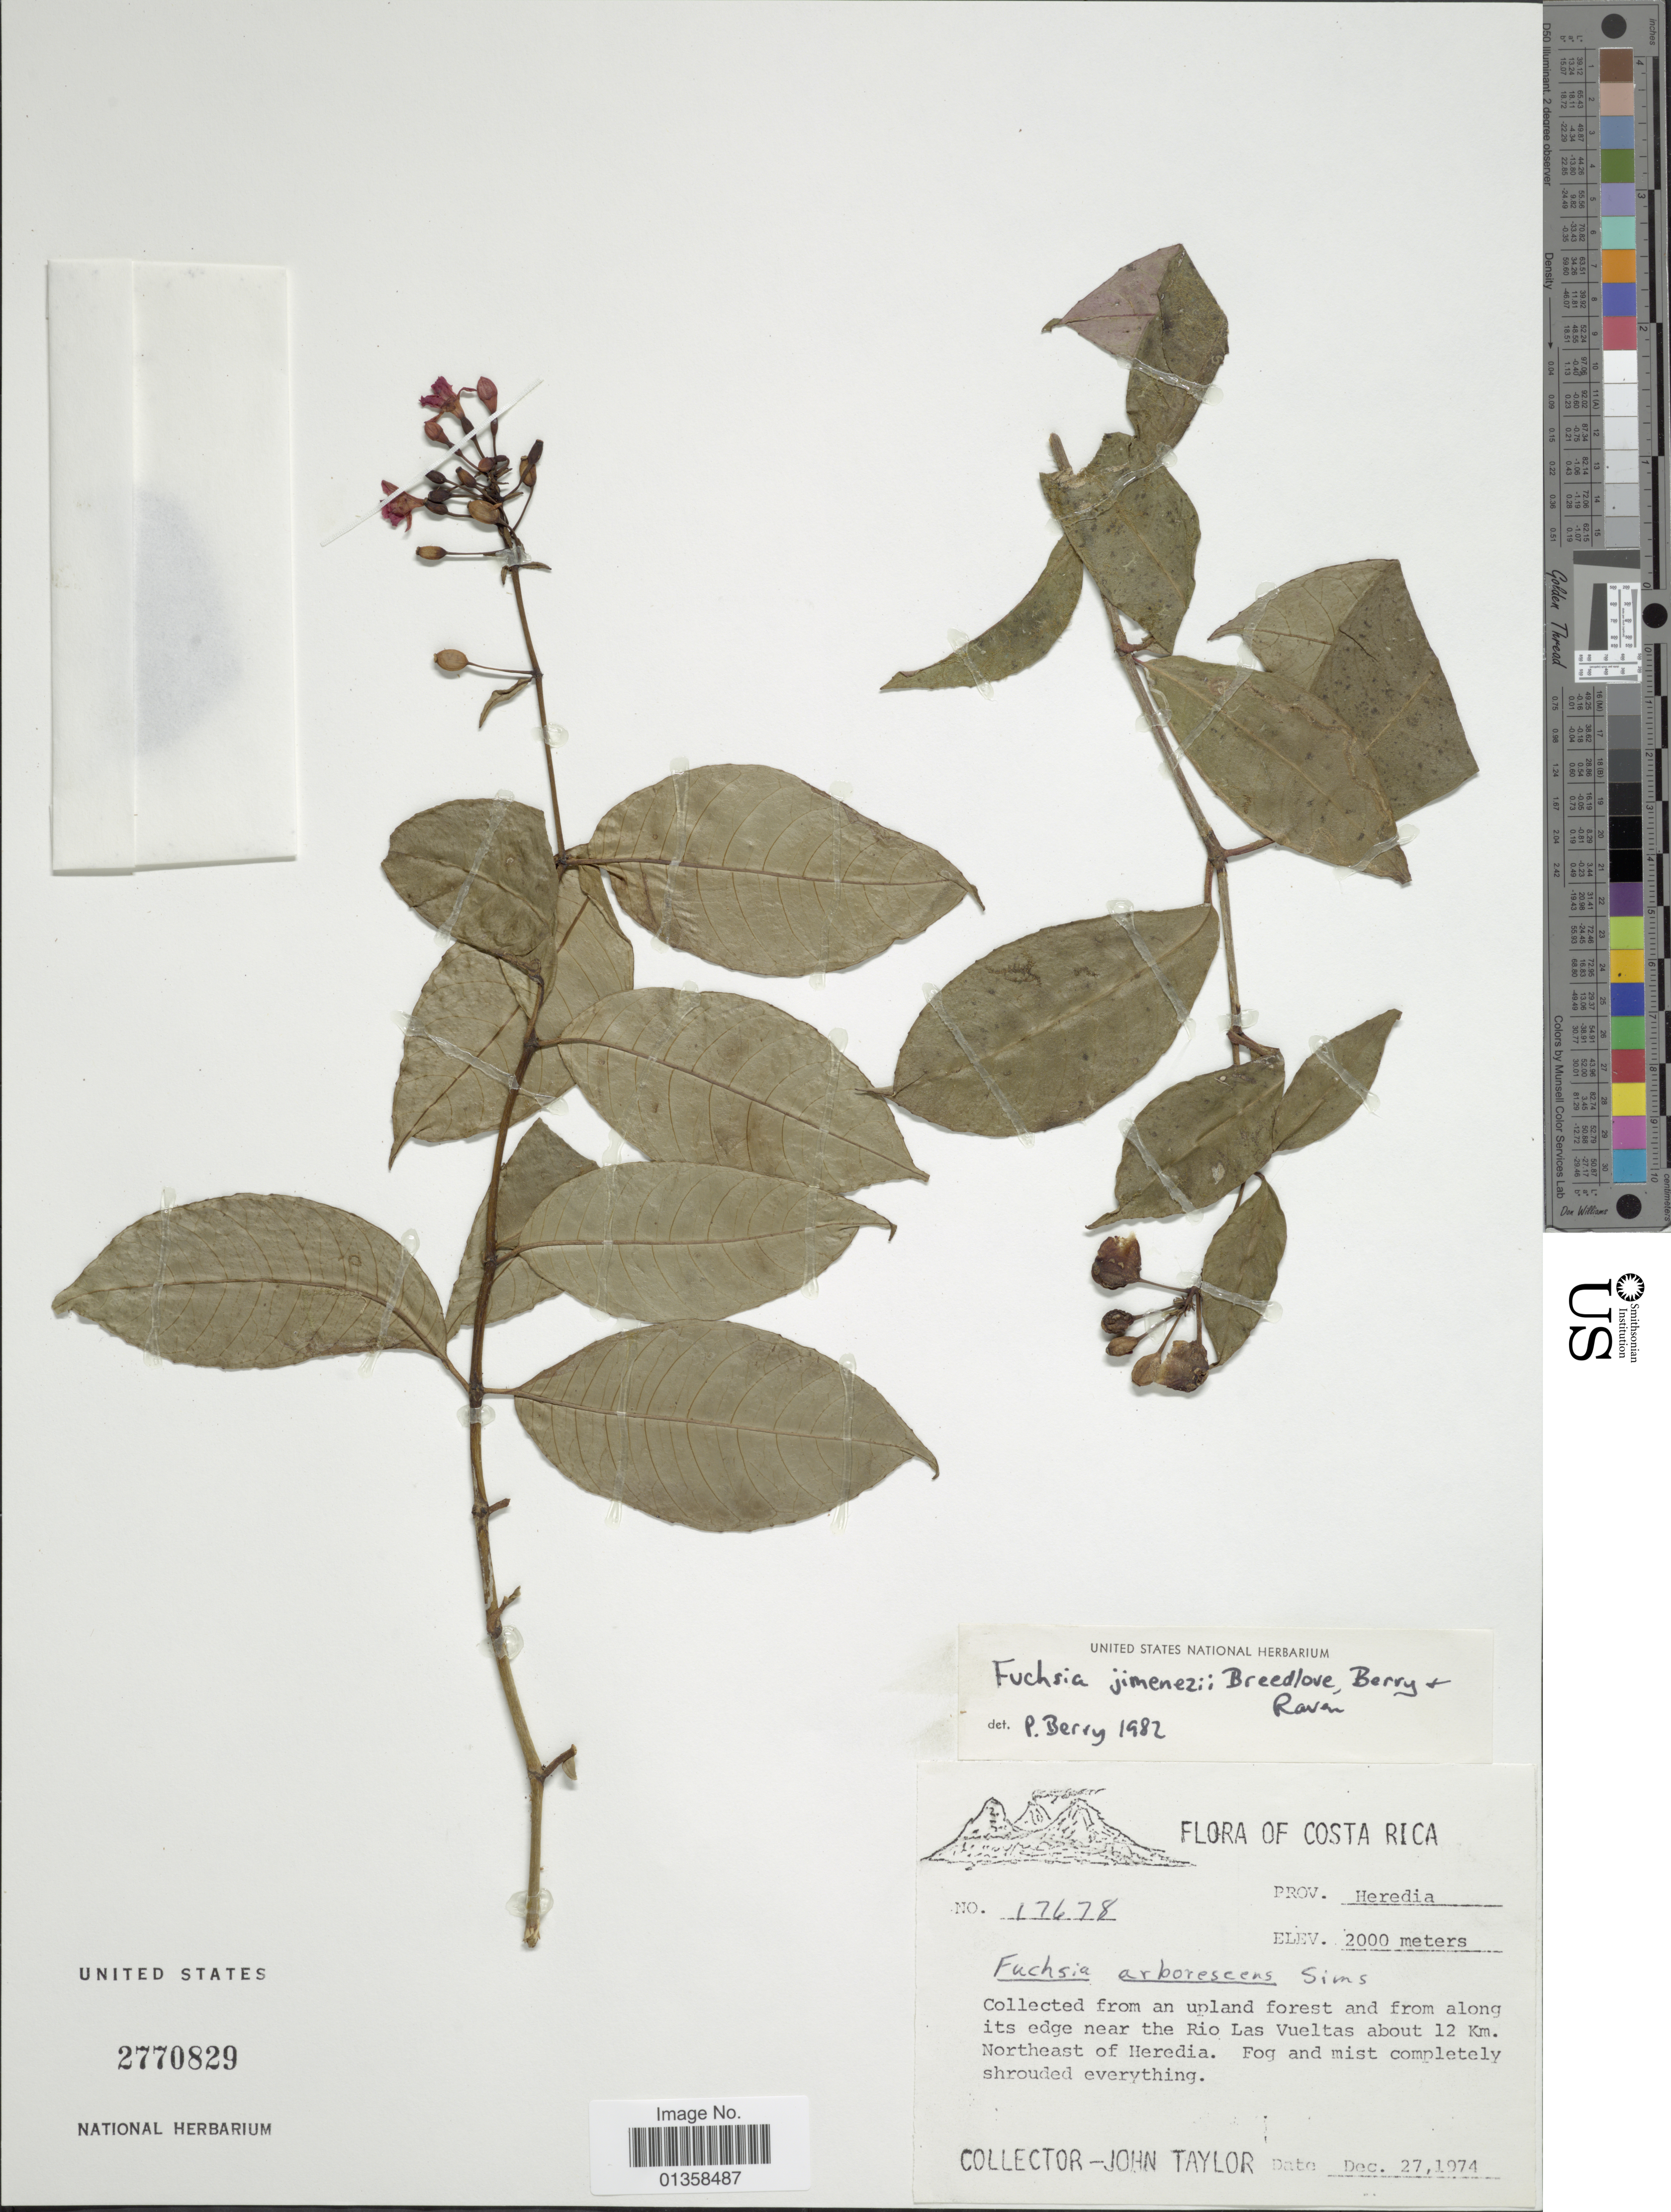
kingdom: Plantae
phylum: Tracheophyta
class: Magnoliopsida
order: Myrtales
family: Onagraceae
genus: Fuchsia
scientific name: Fuchsia jimenezii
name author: Breedlove et al.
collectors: J. Taylor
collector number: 17678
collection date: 1974-12-27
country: Costa Rica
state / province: Heredia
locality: From an upland forest and from along its edge near the Rio Las Vueltas about 12 Km. Northeast of Heredia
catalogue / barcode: US 2770829